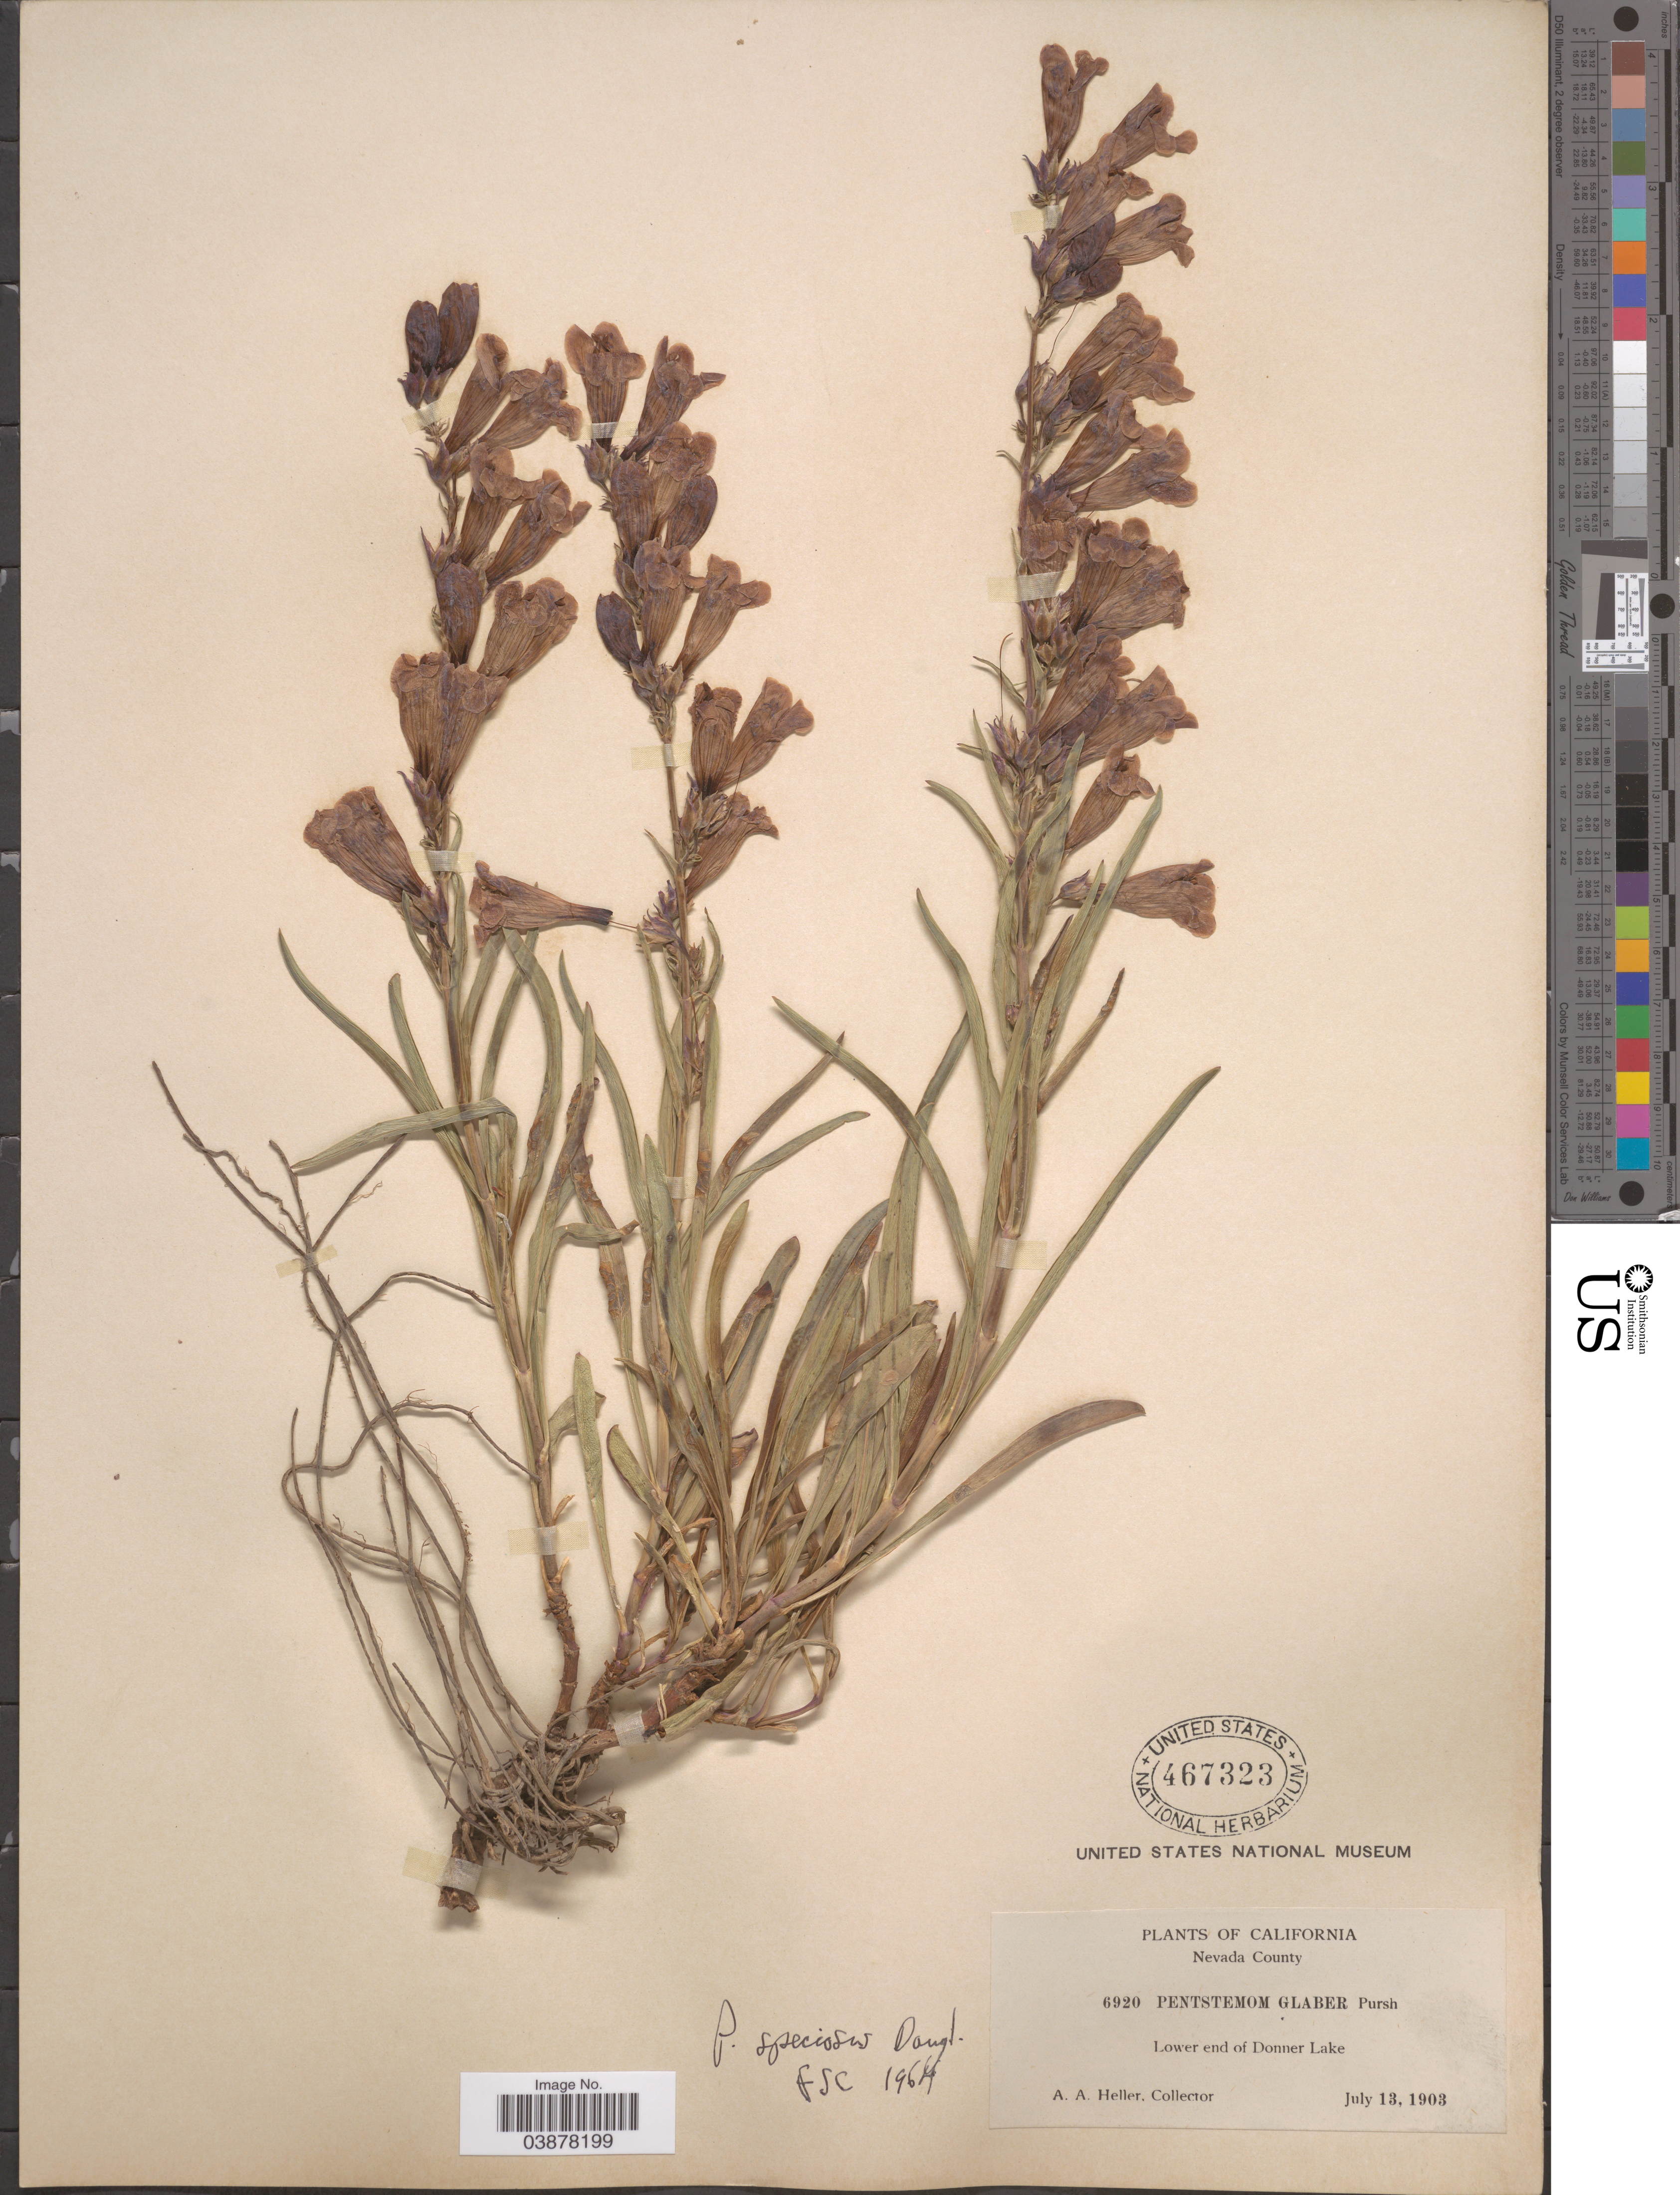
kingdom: Plantae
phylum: Tracheophyta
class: Magnoliopsida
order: Lamiales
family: Plantaginaceae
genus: Penstemon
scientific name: Penstemon speciosus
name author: Douglas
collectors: A. A. Heller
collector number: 6920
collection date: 1903-07-13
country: United States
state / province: California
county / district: Nevada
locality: Nevada County. Lower end of Donner Lake.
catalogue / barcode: US 467323